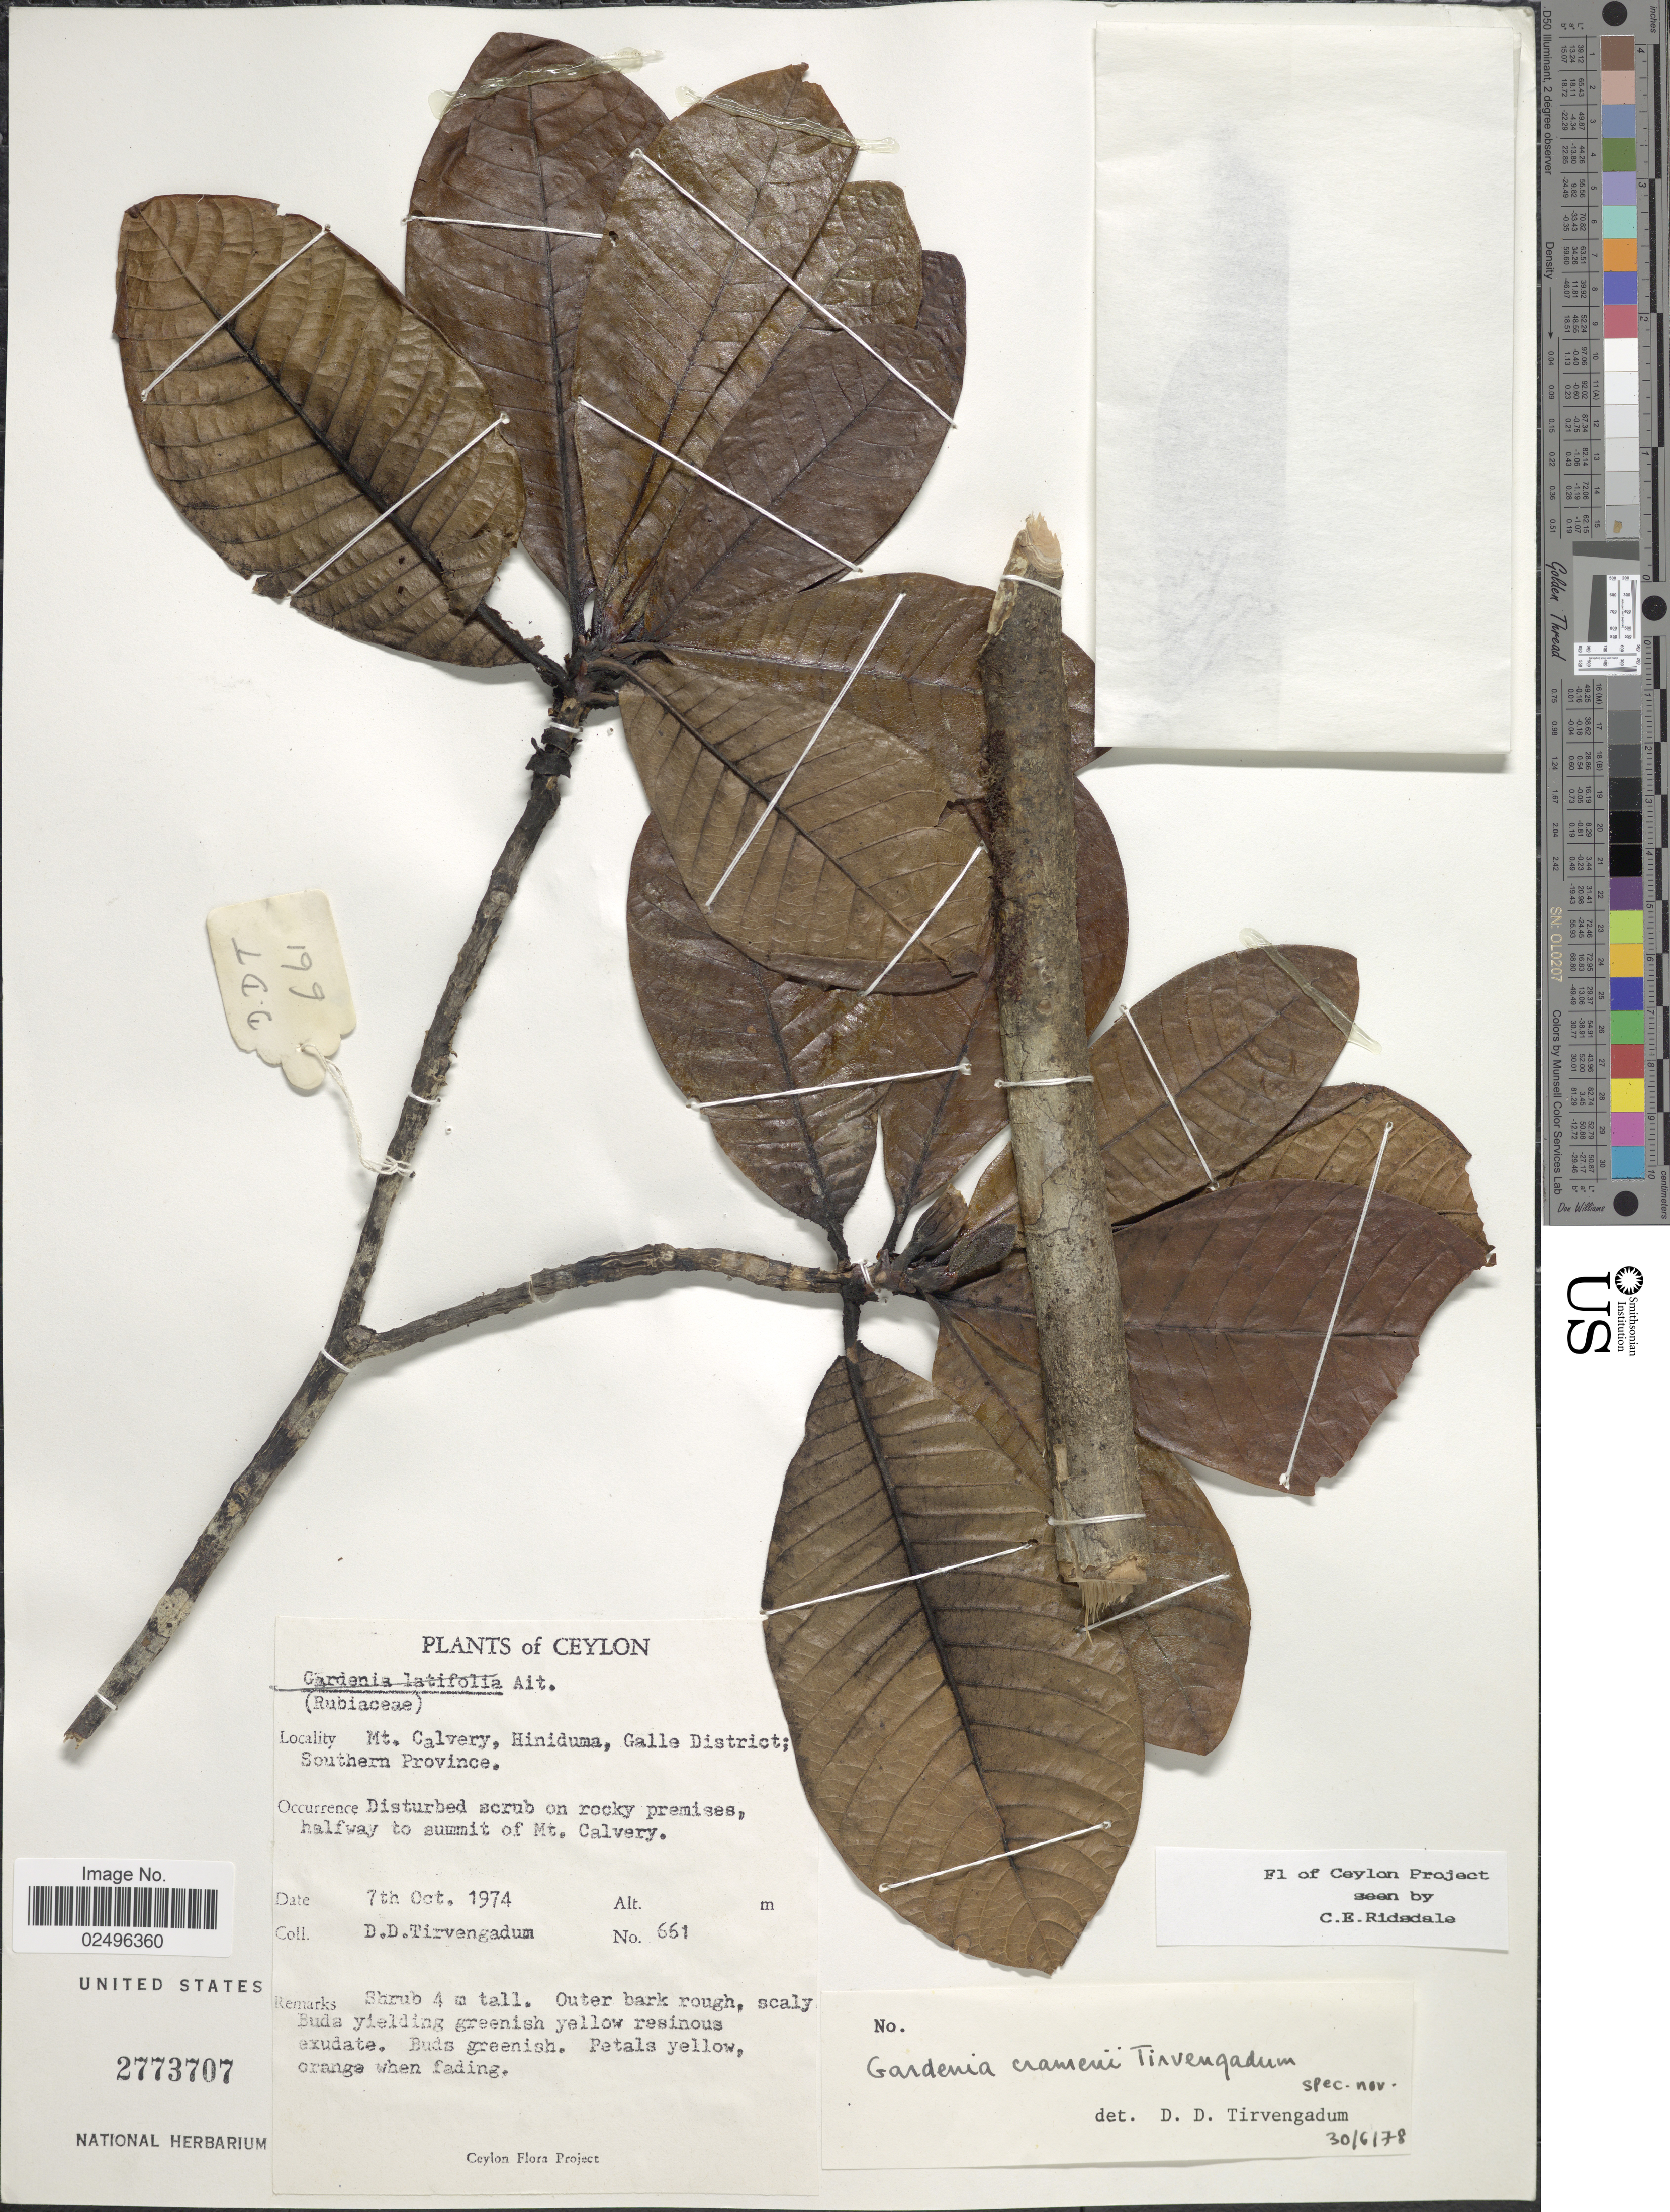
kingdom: Plantae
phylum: Tracheophyta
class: Magnoliopsida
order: Gentianales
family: Rubiaceae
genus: Gardenia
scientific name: Gardenia crameri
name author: Tirveng.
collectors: D. Tirvengadum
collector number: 661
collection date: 1974-10-07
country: Sri Lanka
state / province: Southern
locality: Ceylon. Mt. Calvery, Hiniduma, Galle District, halfway to summit of Mt. Calvery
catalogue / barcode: US 2773707